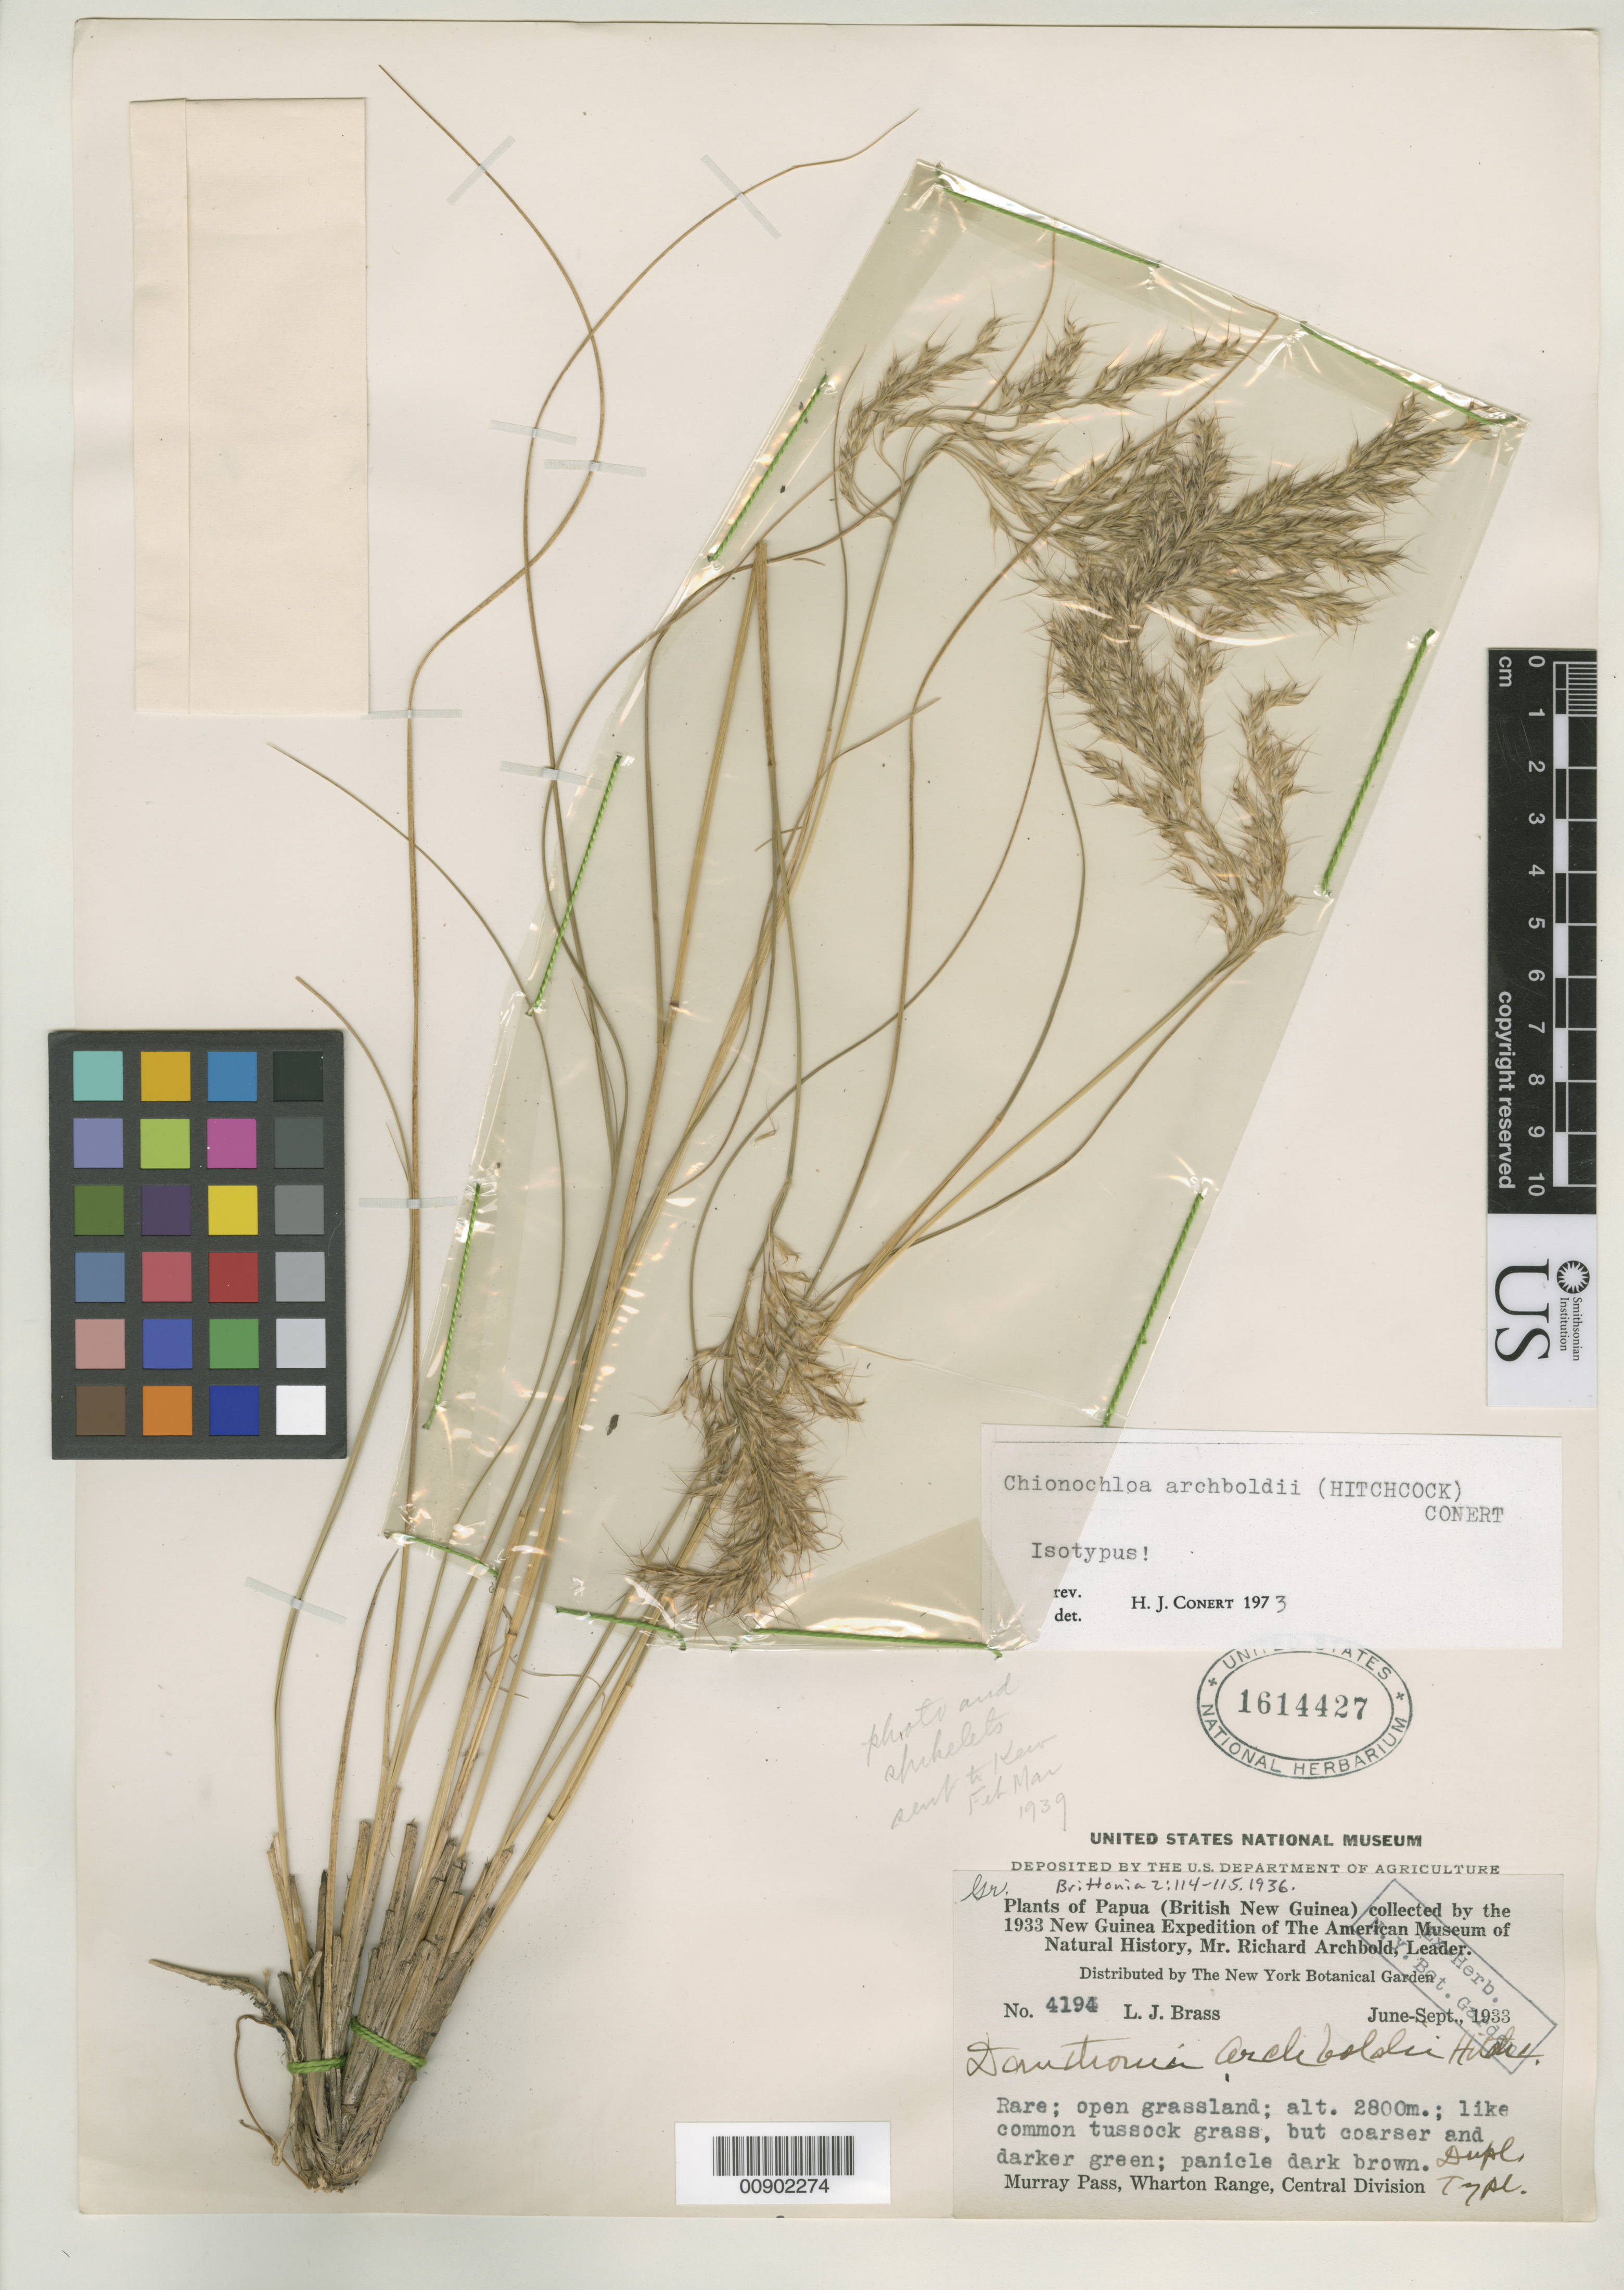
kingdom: Plantae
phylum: Tracheophyta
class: Liliopsida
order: Poales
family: Poaceae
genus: Danthonia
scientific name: Danthonia archboldii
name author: Hitchc.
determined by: Conert, H. J.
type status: Isotype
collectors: L. J. Brass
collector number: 4194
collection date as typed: Jun 1933 to -- Sep 1933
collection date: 1933-06/1933-09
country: Papua New Guinea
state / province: Central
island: New Guinea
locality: Murray Pass, Wharton Range, Central Division.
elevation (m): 2800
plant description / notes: Holotype at NY.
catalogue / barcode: US 1614427